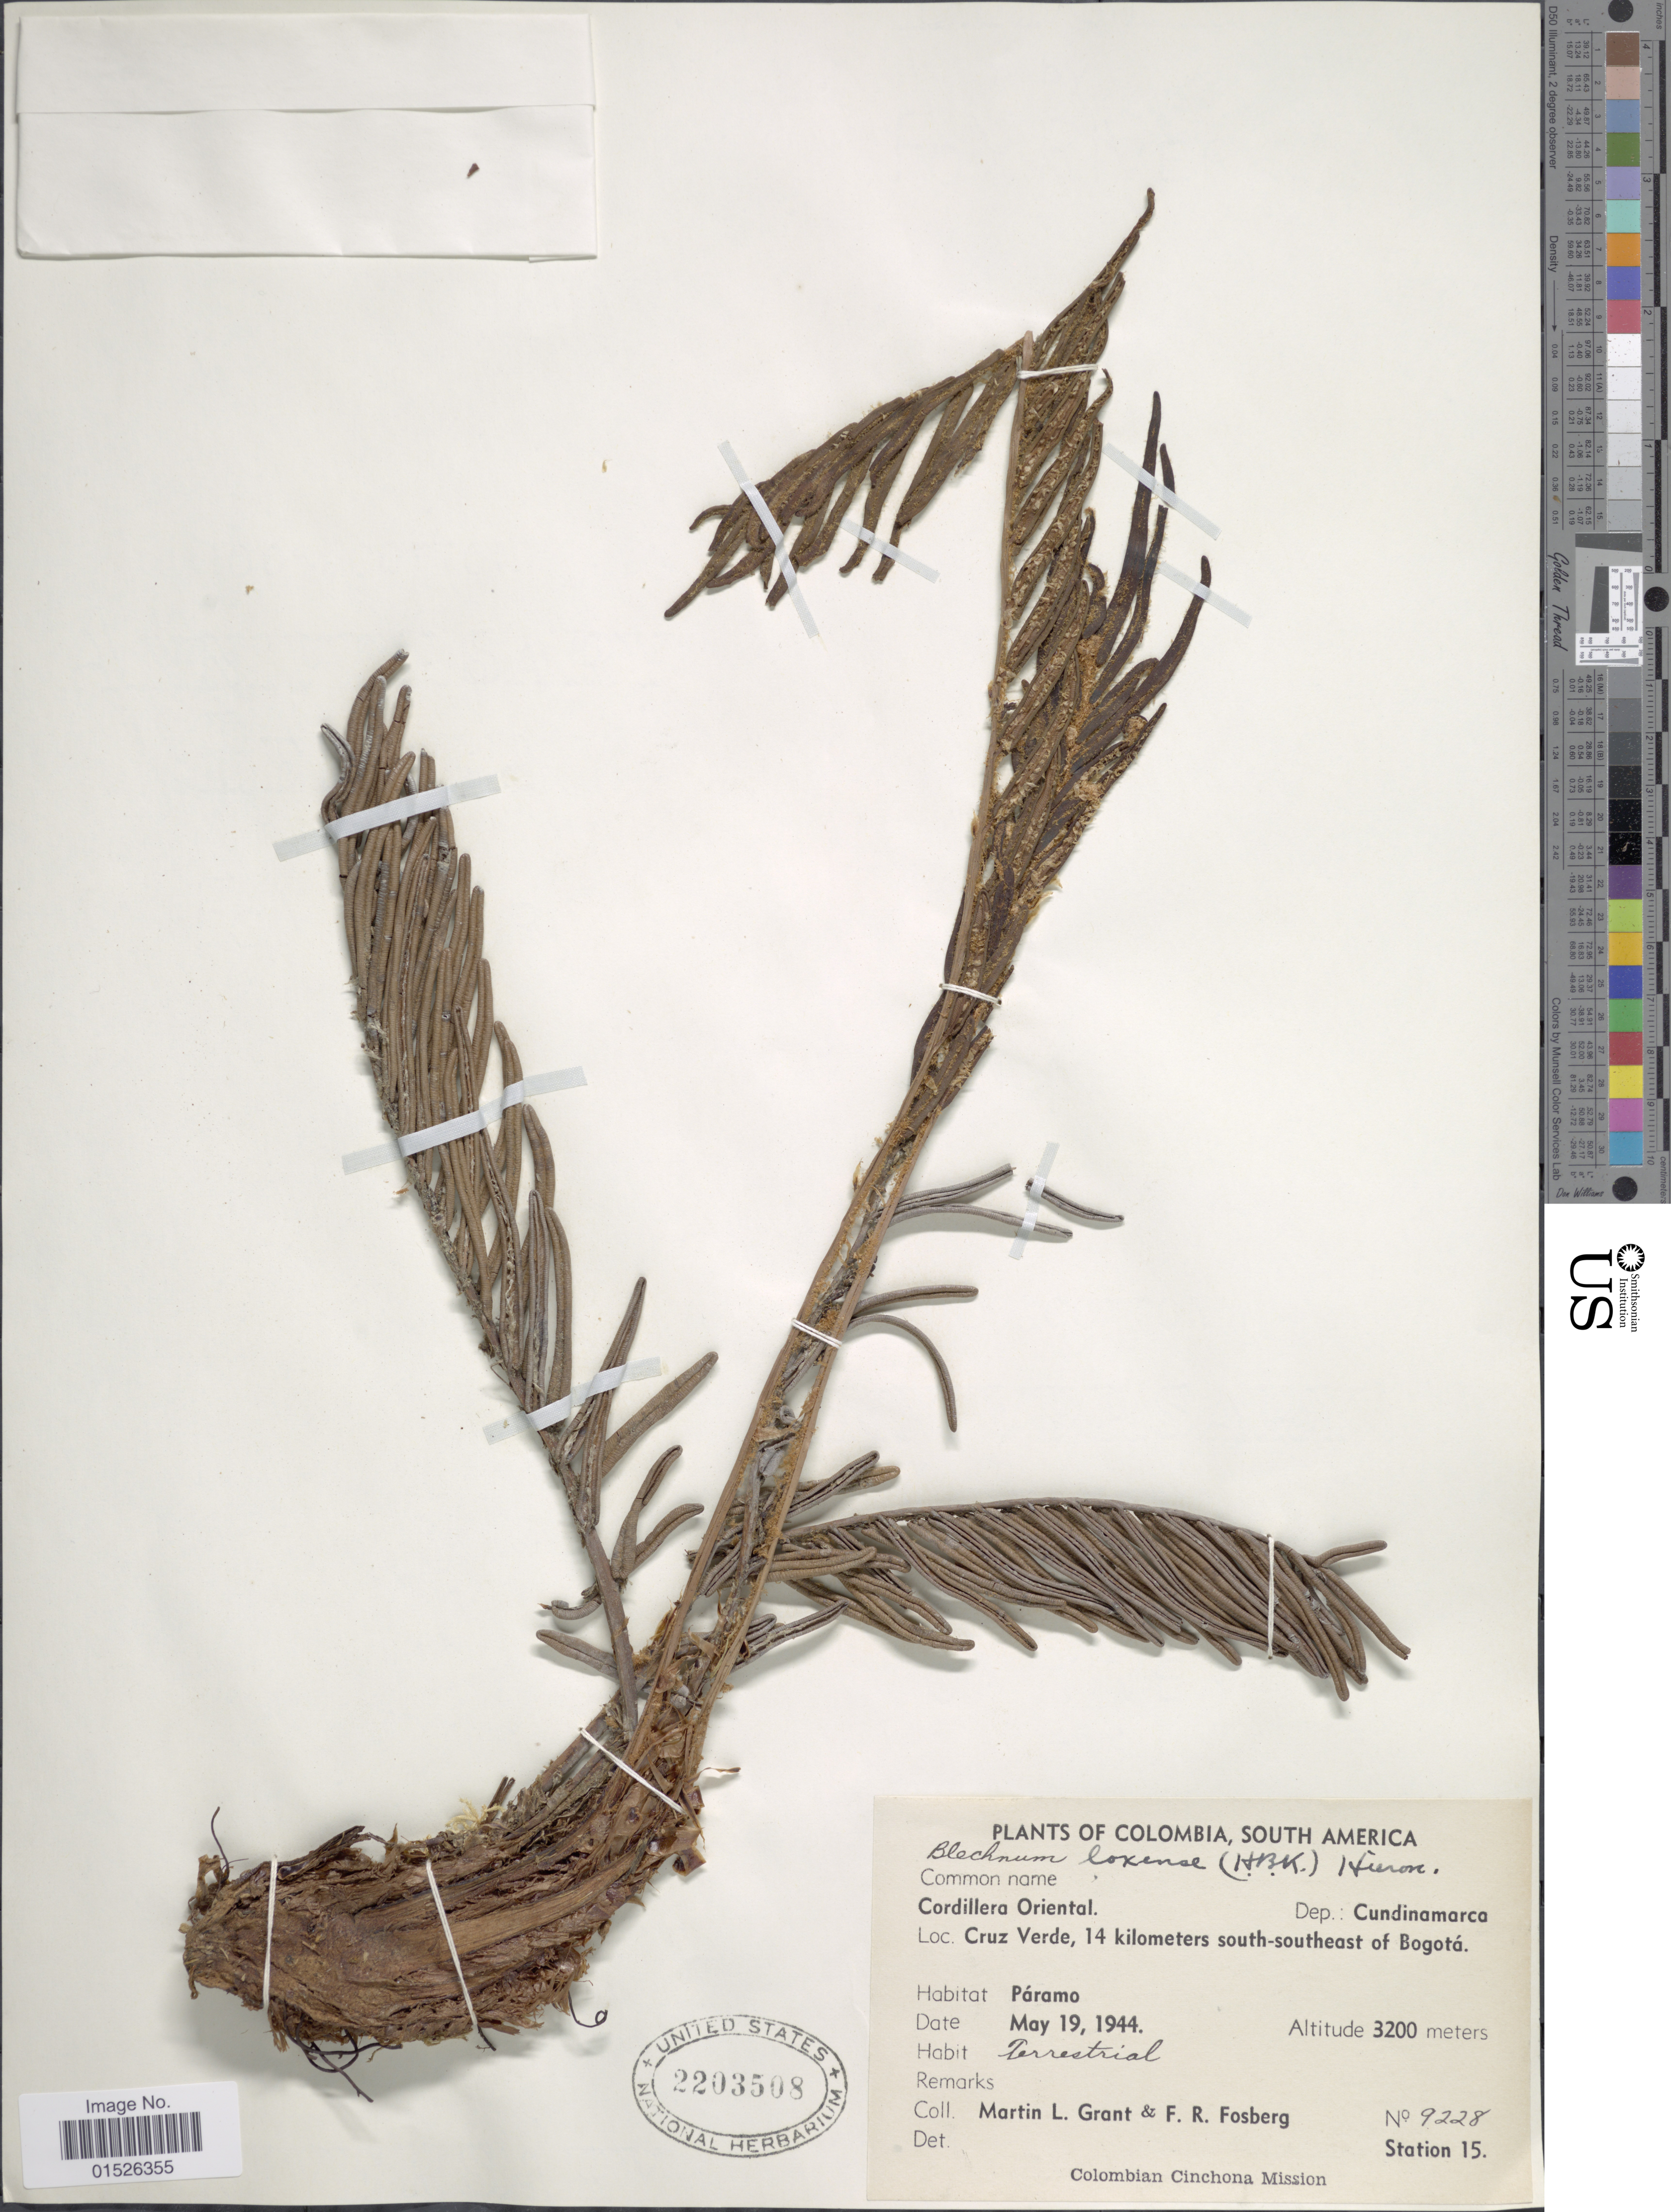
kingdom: Plantae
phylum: Tracheophyta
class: Polypodiopsida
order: Polypodiales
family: Blechnaceae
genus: Blechnum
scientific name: Blechnum loxense var. stenophyllum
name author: (Klotzsch) Lellinger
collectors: M. L. Grant & F. R. Fosberg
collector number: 9228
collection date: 1944-05-19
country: Colombia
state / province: Cundinamarca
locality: Colombia, South America. Dep.: Cundinamarca, Cordillera Oriental. Cruz Verde, 14 kilometers south-southeast of Bogota. Station 15.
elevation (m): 3200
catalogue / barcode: US 2203508